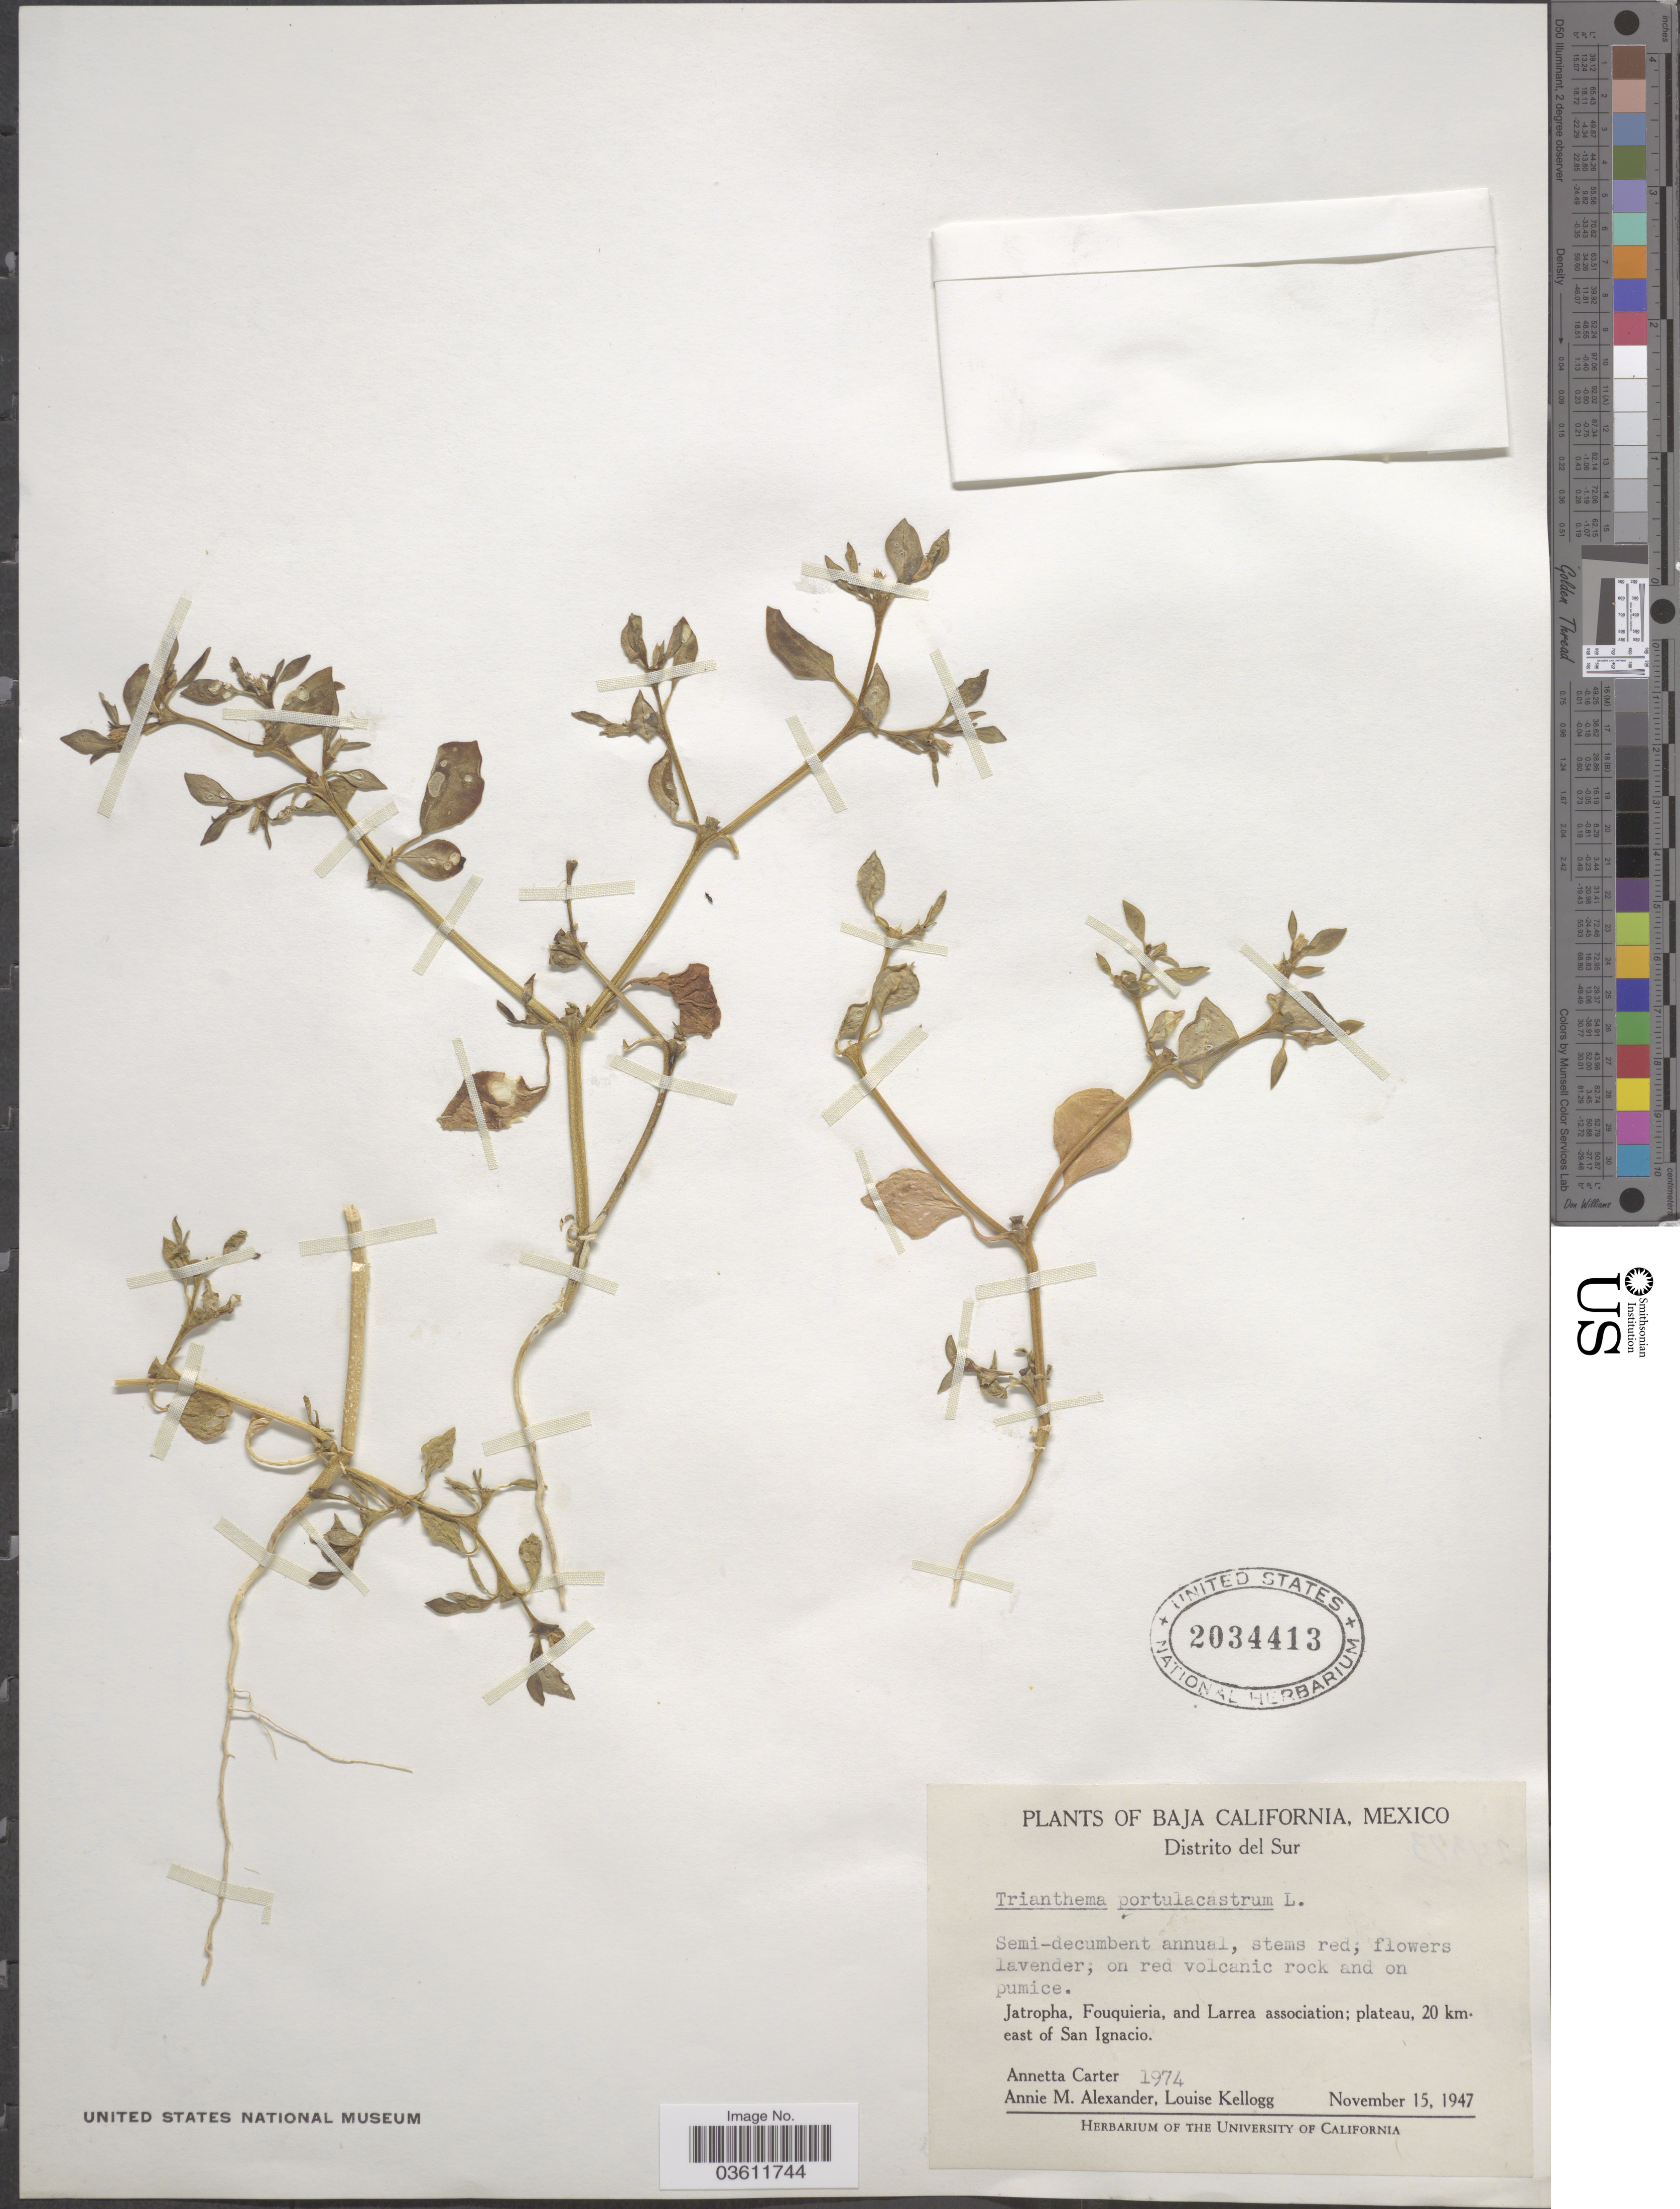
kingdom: Plantae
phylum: Tracheophyta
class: Magnoliopsida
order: Caryophyllales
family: Aizoaceae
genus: Trianthema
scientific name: Trianthema portulacastrum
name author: L.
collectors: A. Carter, A. M. Alexander & L. Kellogg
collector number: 1974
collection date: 1947-11-15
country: Mexico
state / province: Baja California Sur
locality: Distrito del Sur. Plateau, 20 km. east of San Ignacio.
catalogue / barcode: US 2034413